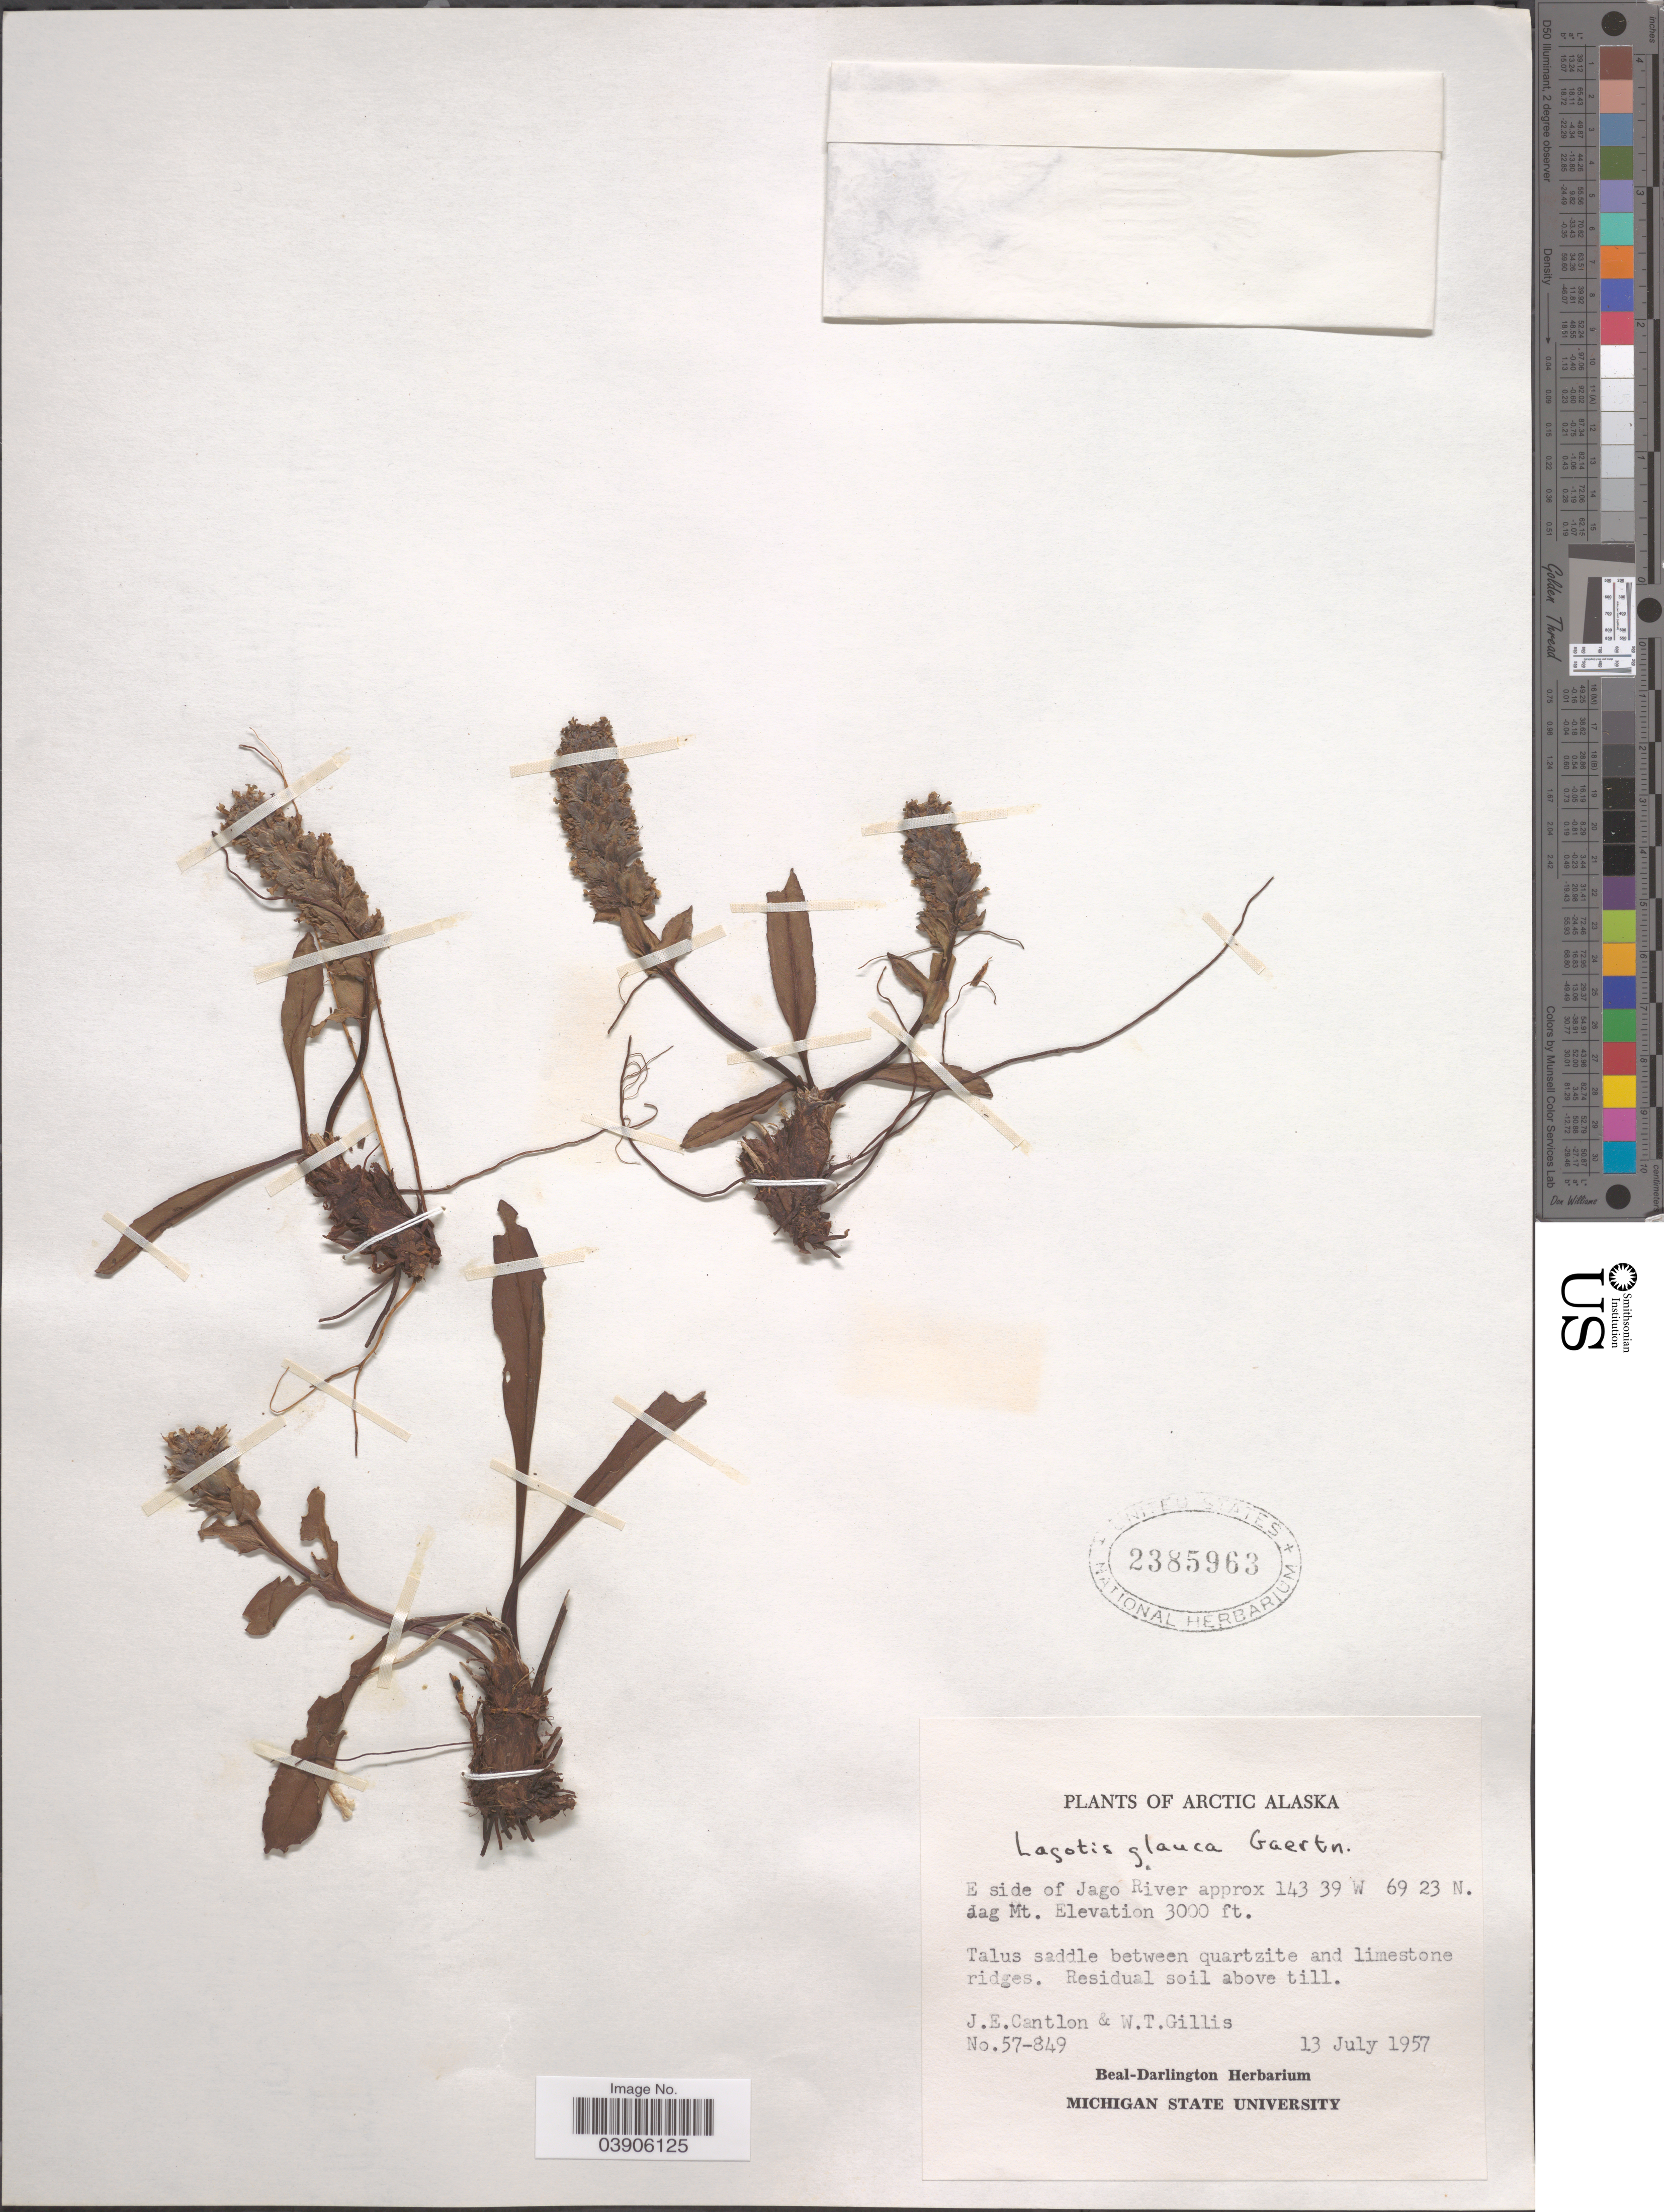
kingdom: Plantae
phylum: Tracheophyta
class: Magnoliopsida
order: Lamiales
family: Plantaginaceae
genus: Lagotis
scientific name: Lagotis glauca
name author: Gaertn.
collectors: J. Cantlon & W. T. Gillis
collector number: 57-849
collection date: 1957-07-13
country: United States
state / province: Alaska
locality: Arctic Alaska. E side of Jago River, aag Mt.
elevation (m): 914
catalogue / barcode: US 2385963